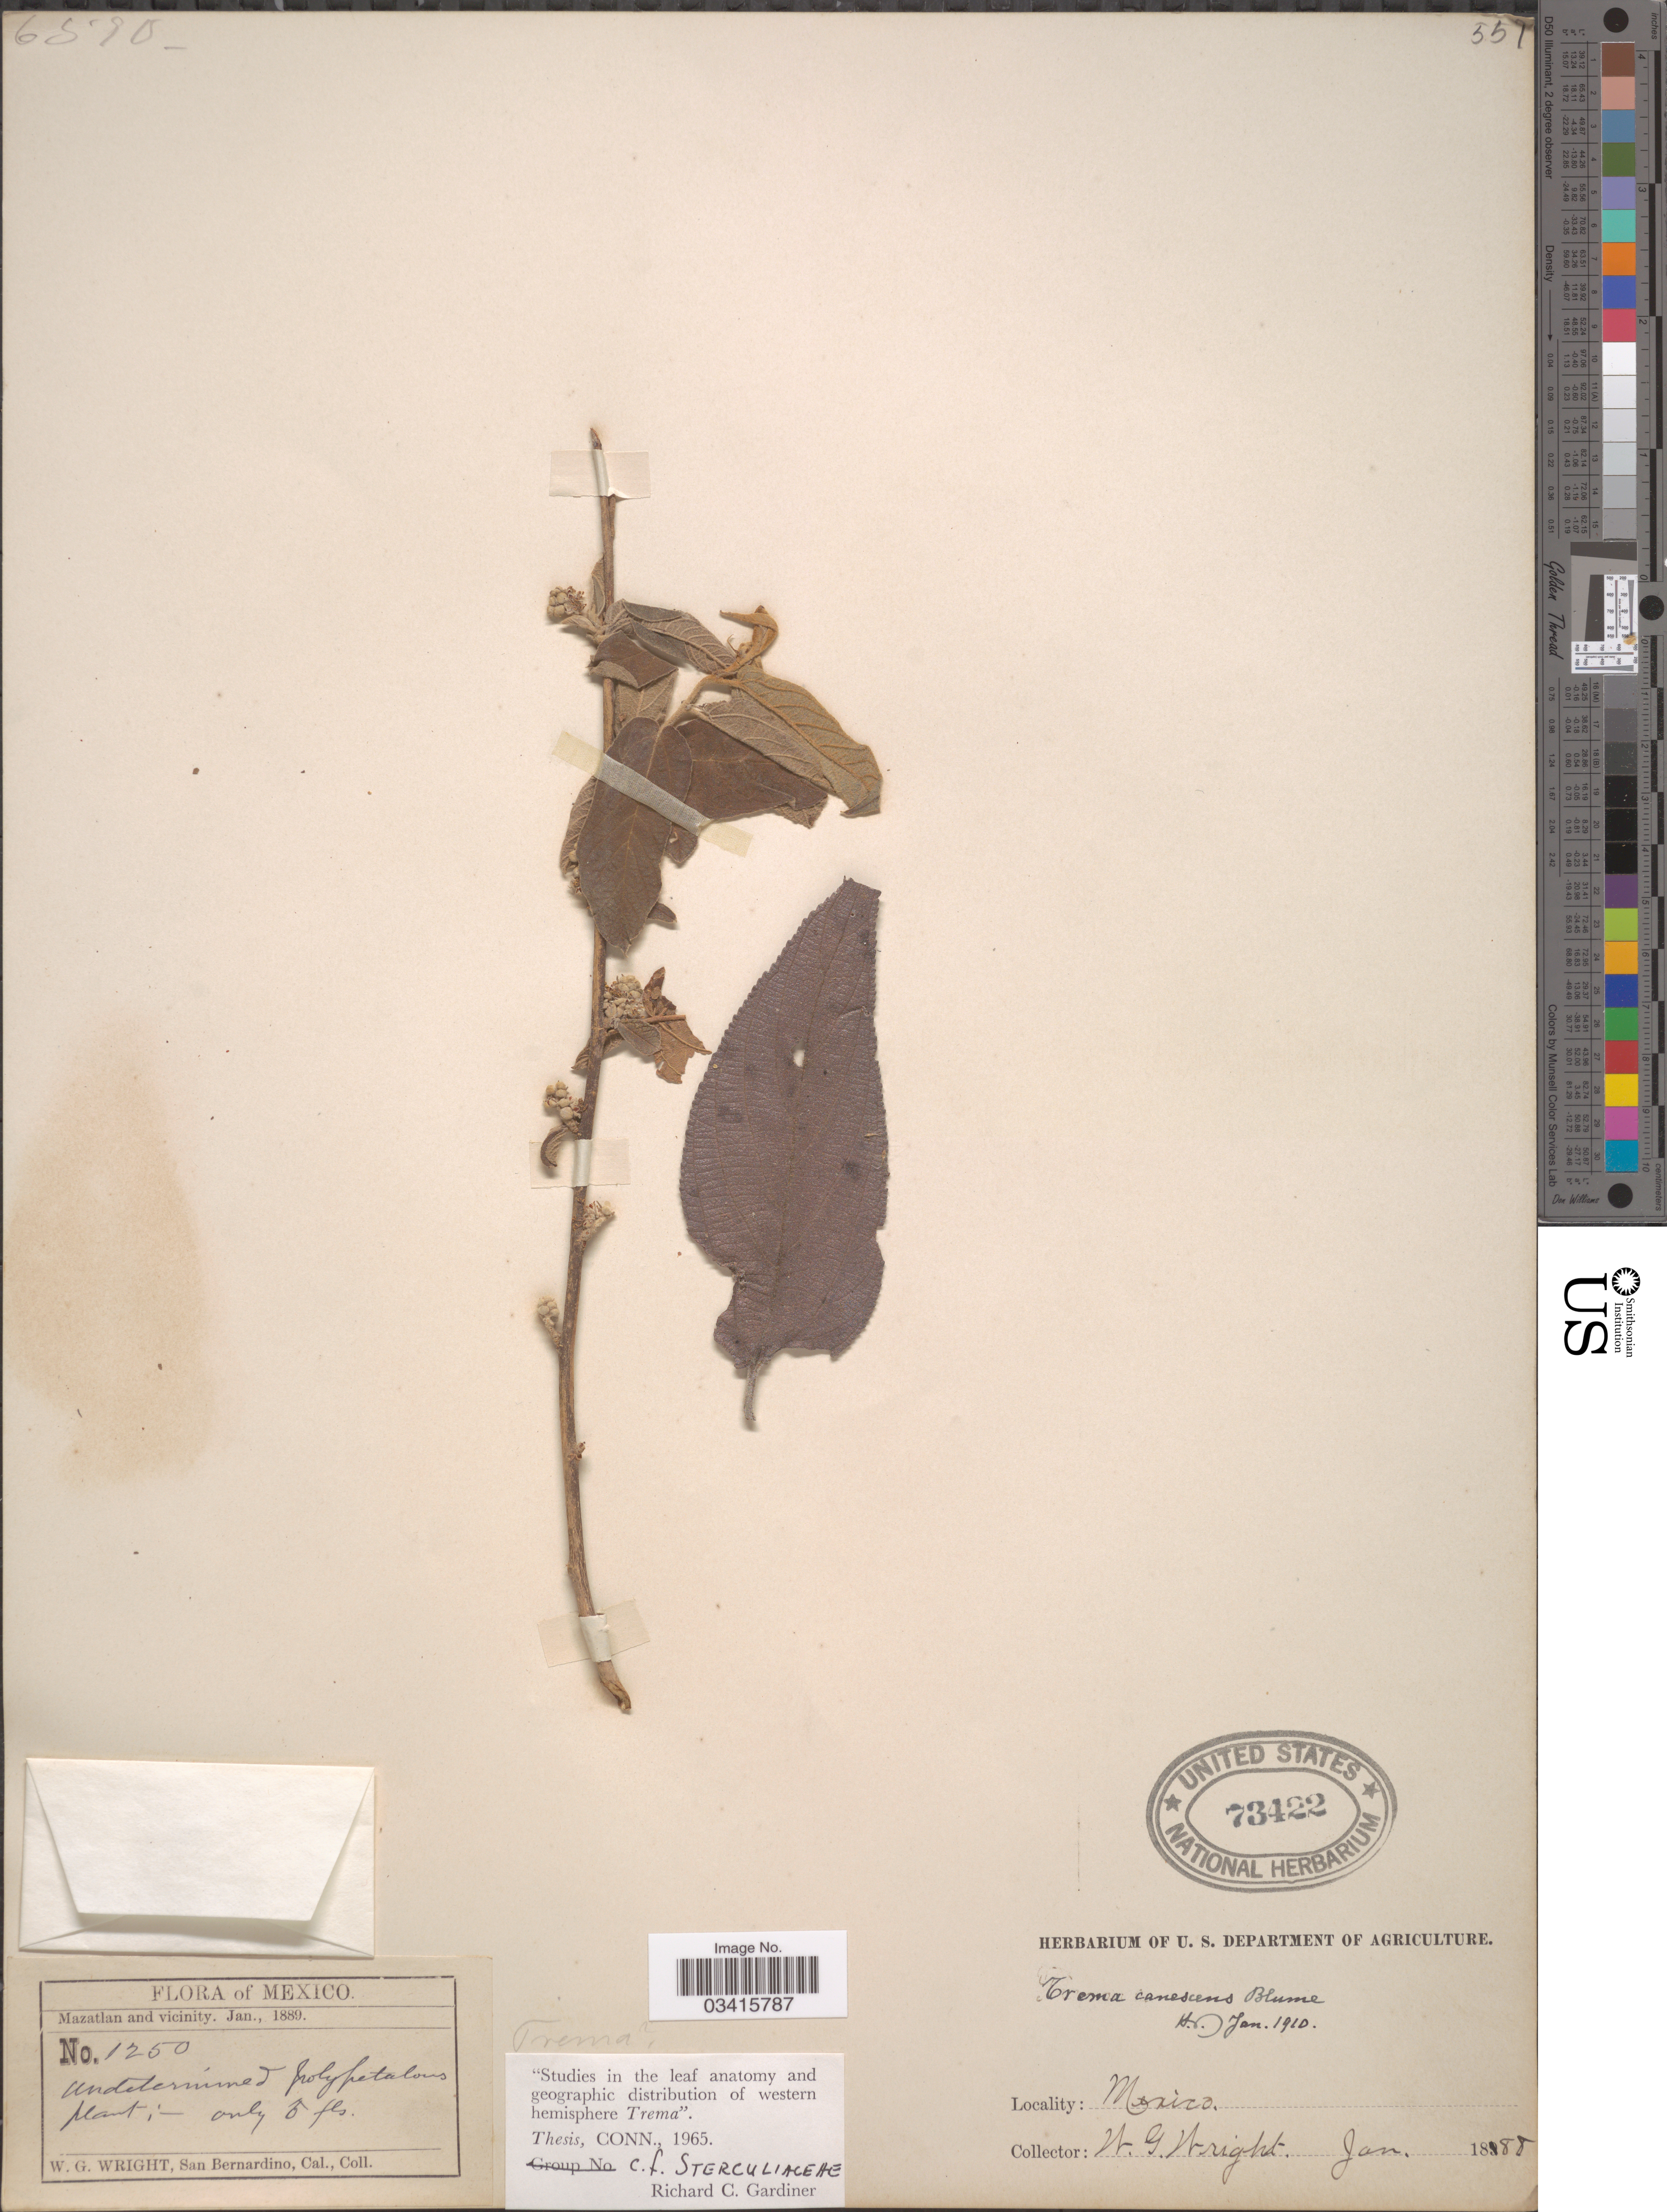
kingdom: Plantae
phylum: Tracheophyta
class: Magnoliopsida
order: Rosales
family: Cannabaceae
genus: Trema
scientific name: Trema canescens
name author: (Kunth) Blume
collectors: W. G. Wright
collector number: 1250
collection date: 1888-01/1889-01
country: Mexico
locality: Mazatlan and vicinity.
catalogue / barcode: US 73422